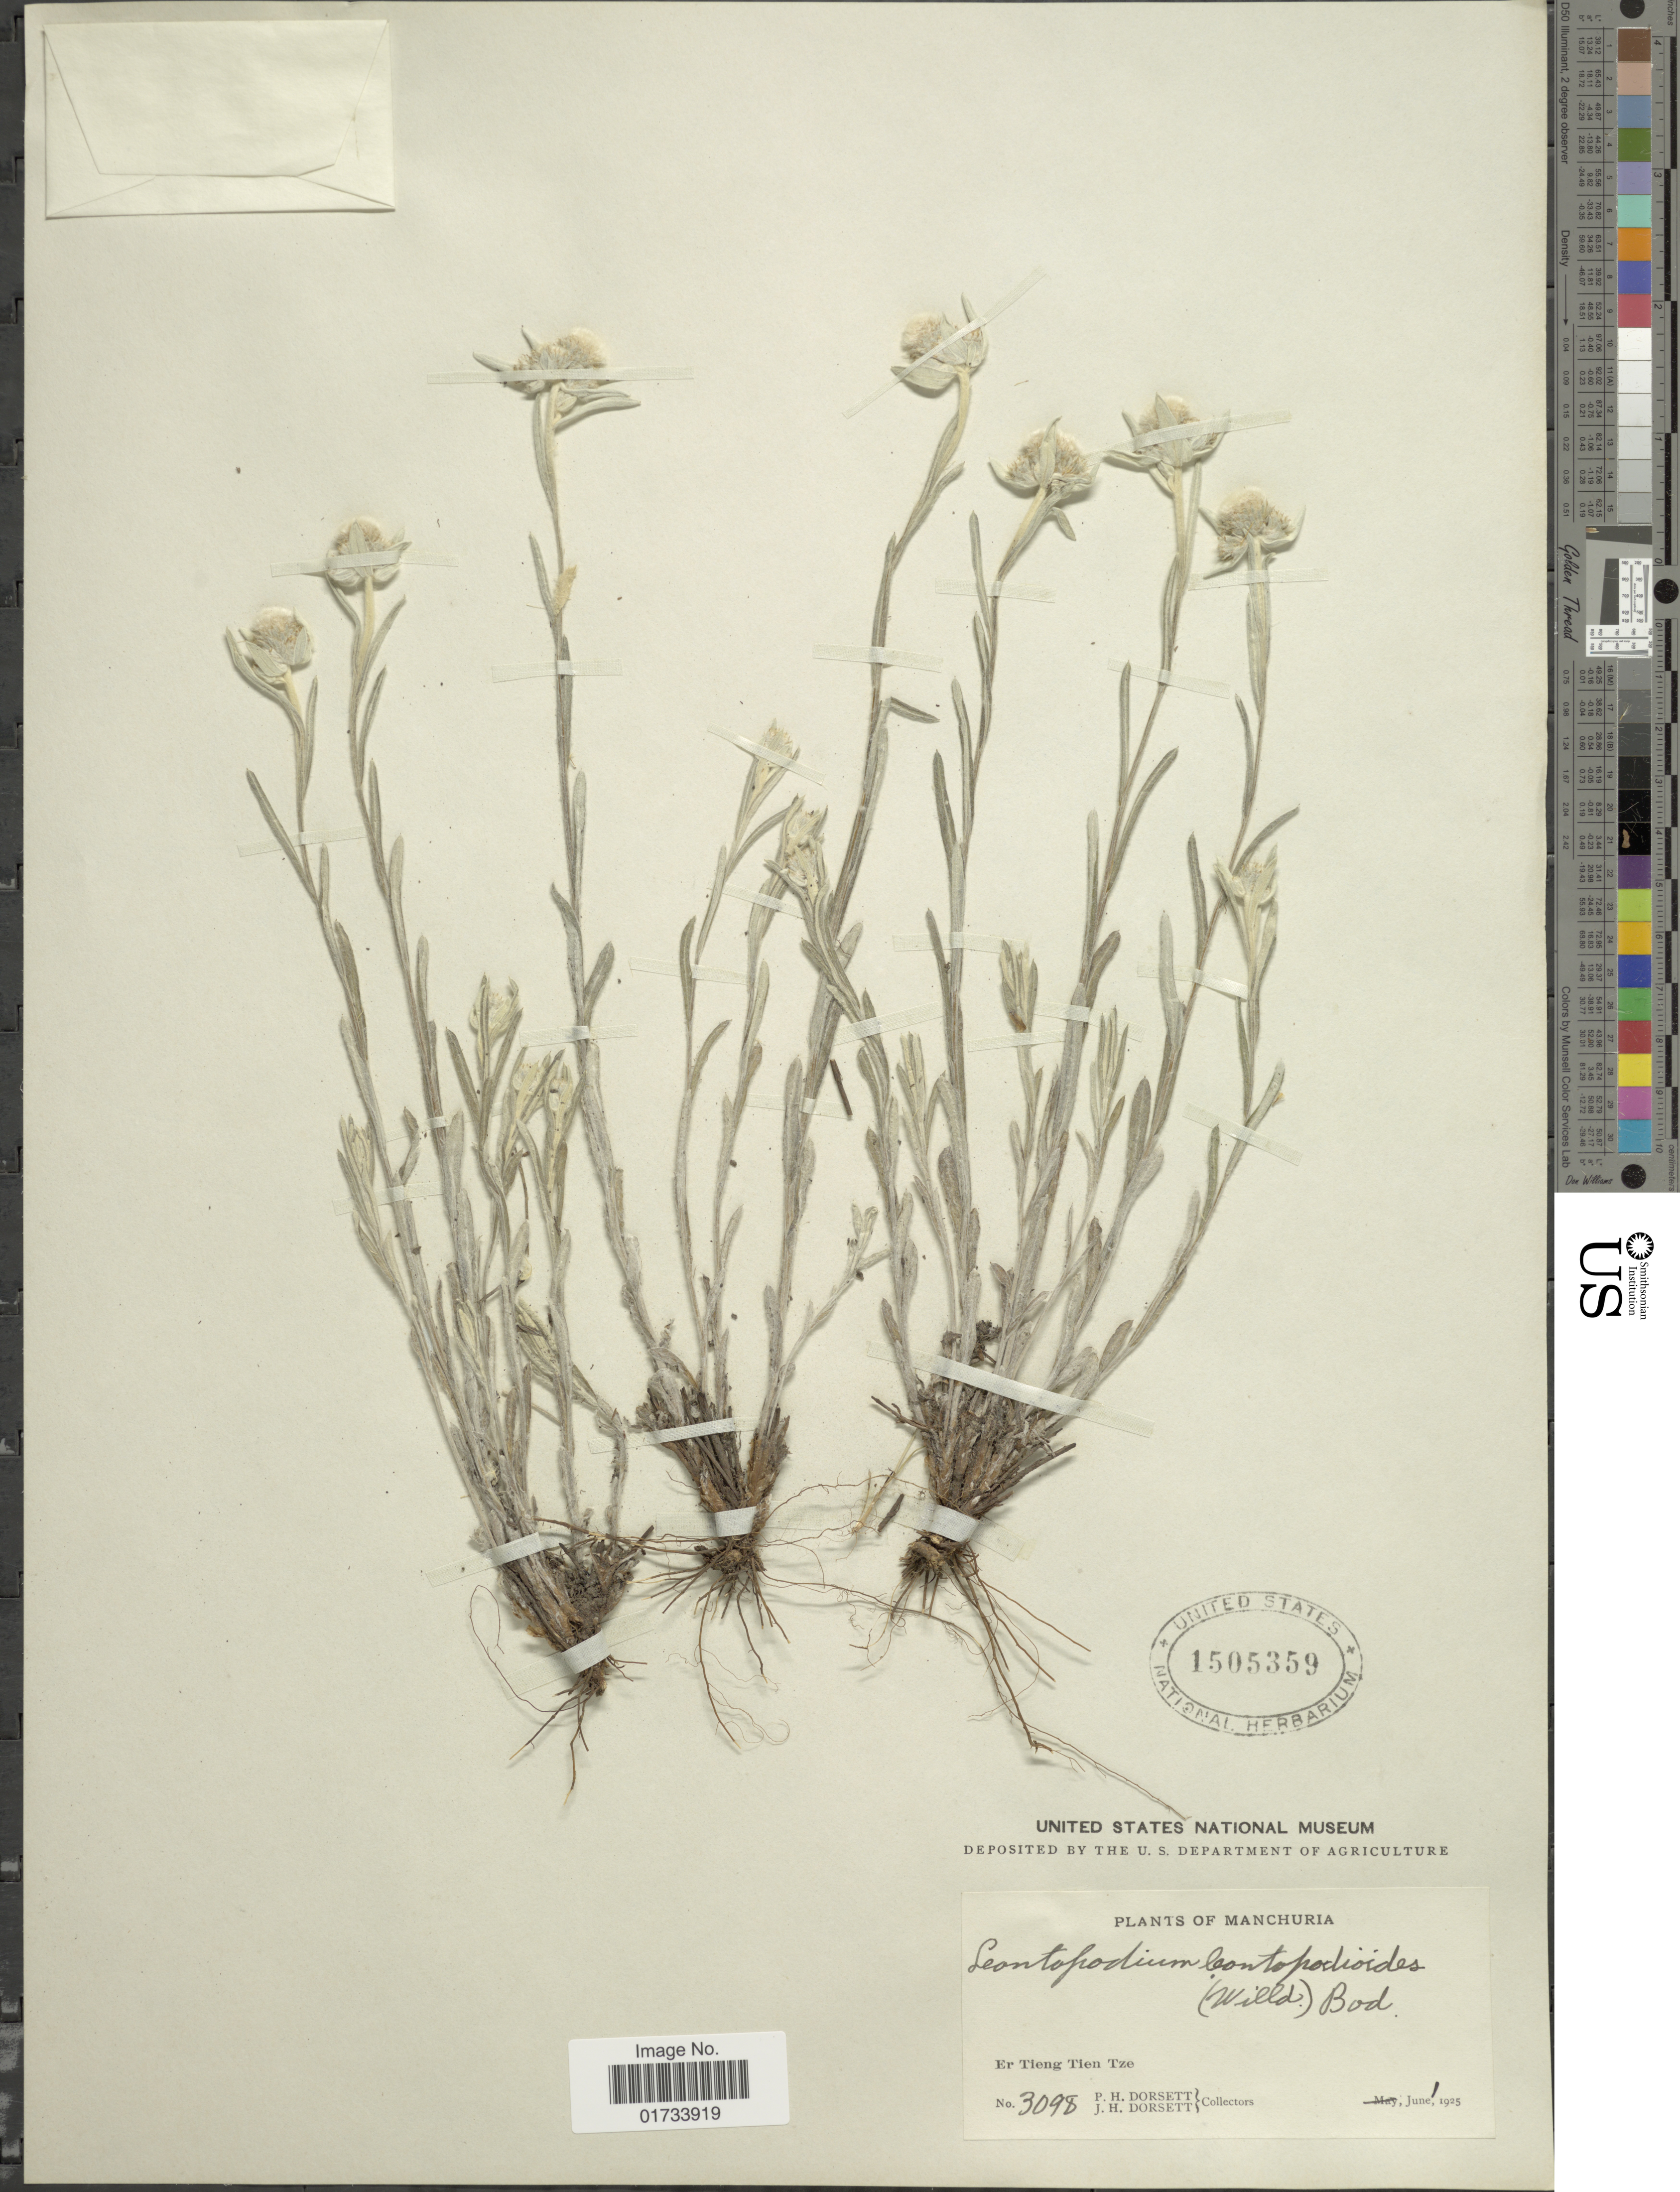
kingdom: Plantae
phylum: Tracheophyta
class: Magnoliopsida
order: Asterales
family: Asteraceae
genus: Leontopodium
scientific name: Leontopodium leontopodioides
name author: (Willd.) Beauverd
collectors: P. H. Dorsett & J. Dorsett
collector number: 3098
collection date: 1925-06-01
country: China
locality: Manchuria, Er Tieng Tien Tze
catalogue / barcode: US 1505359